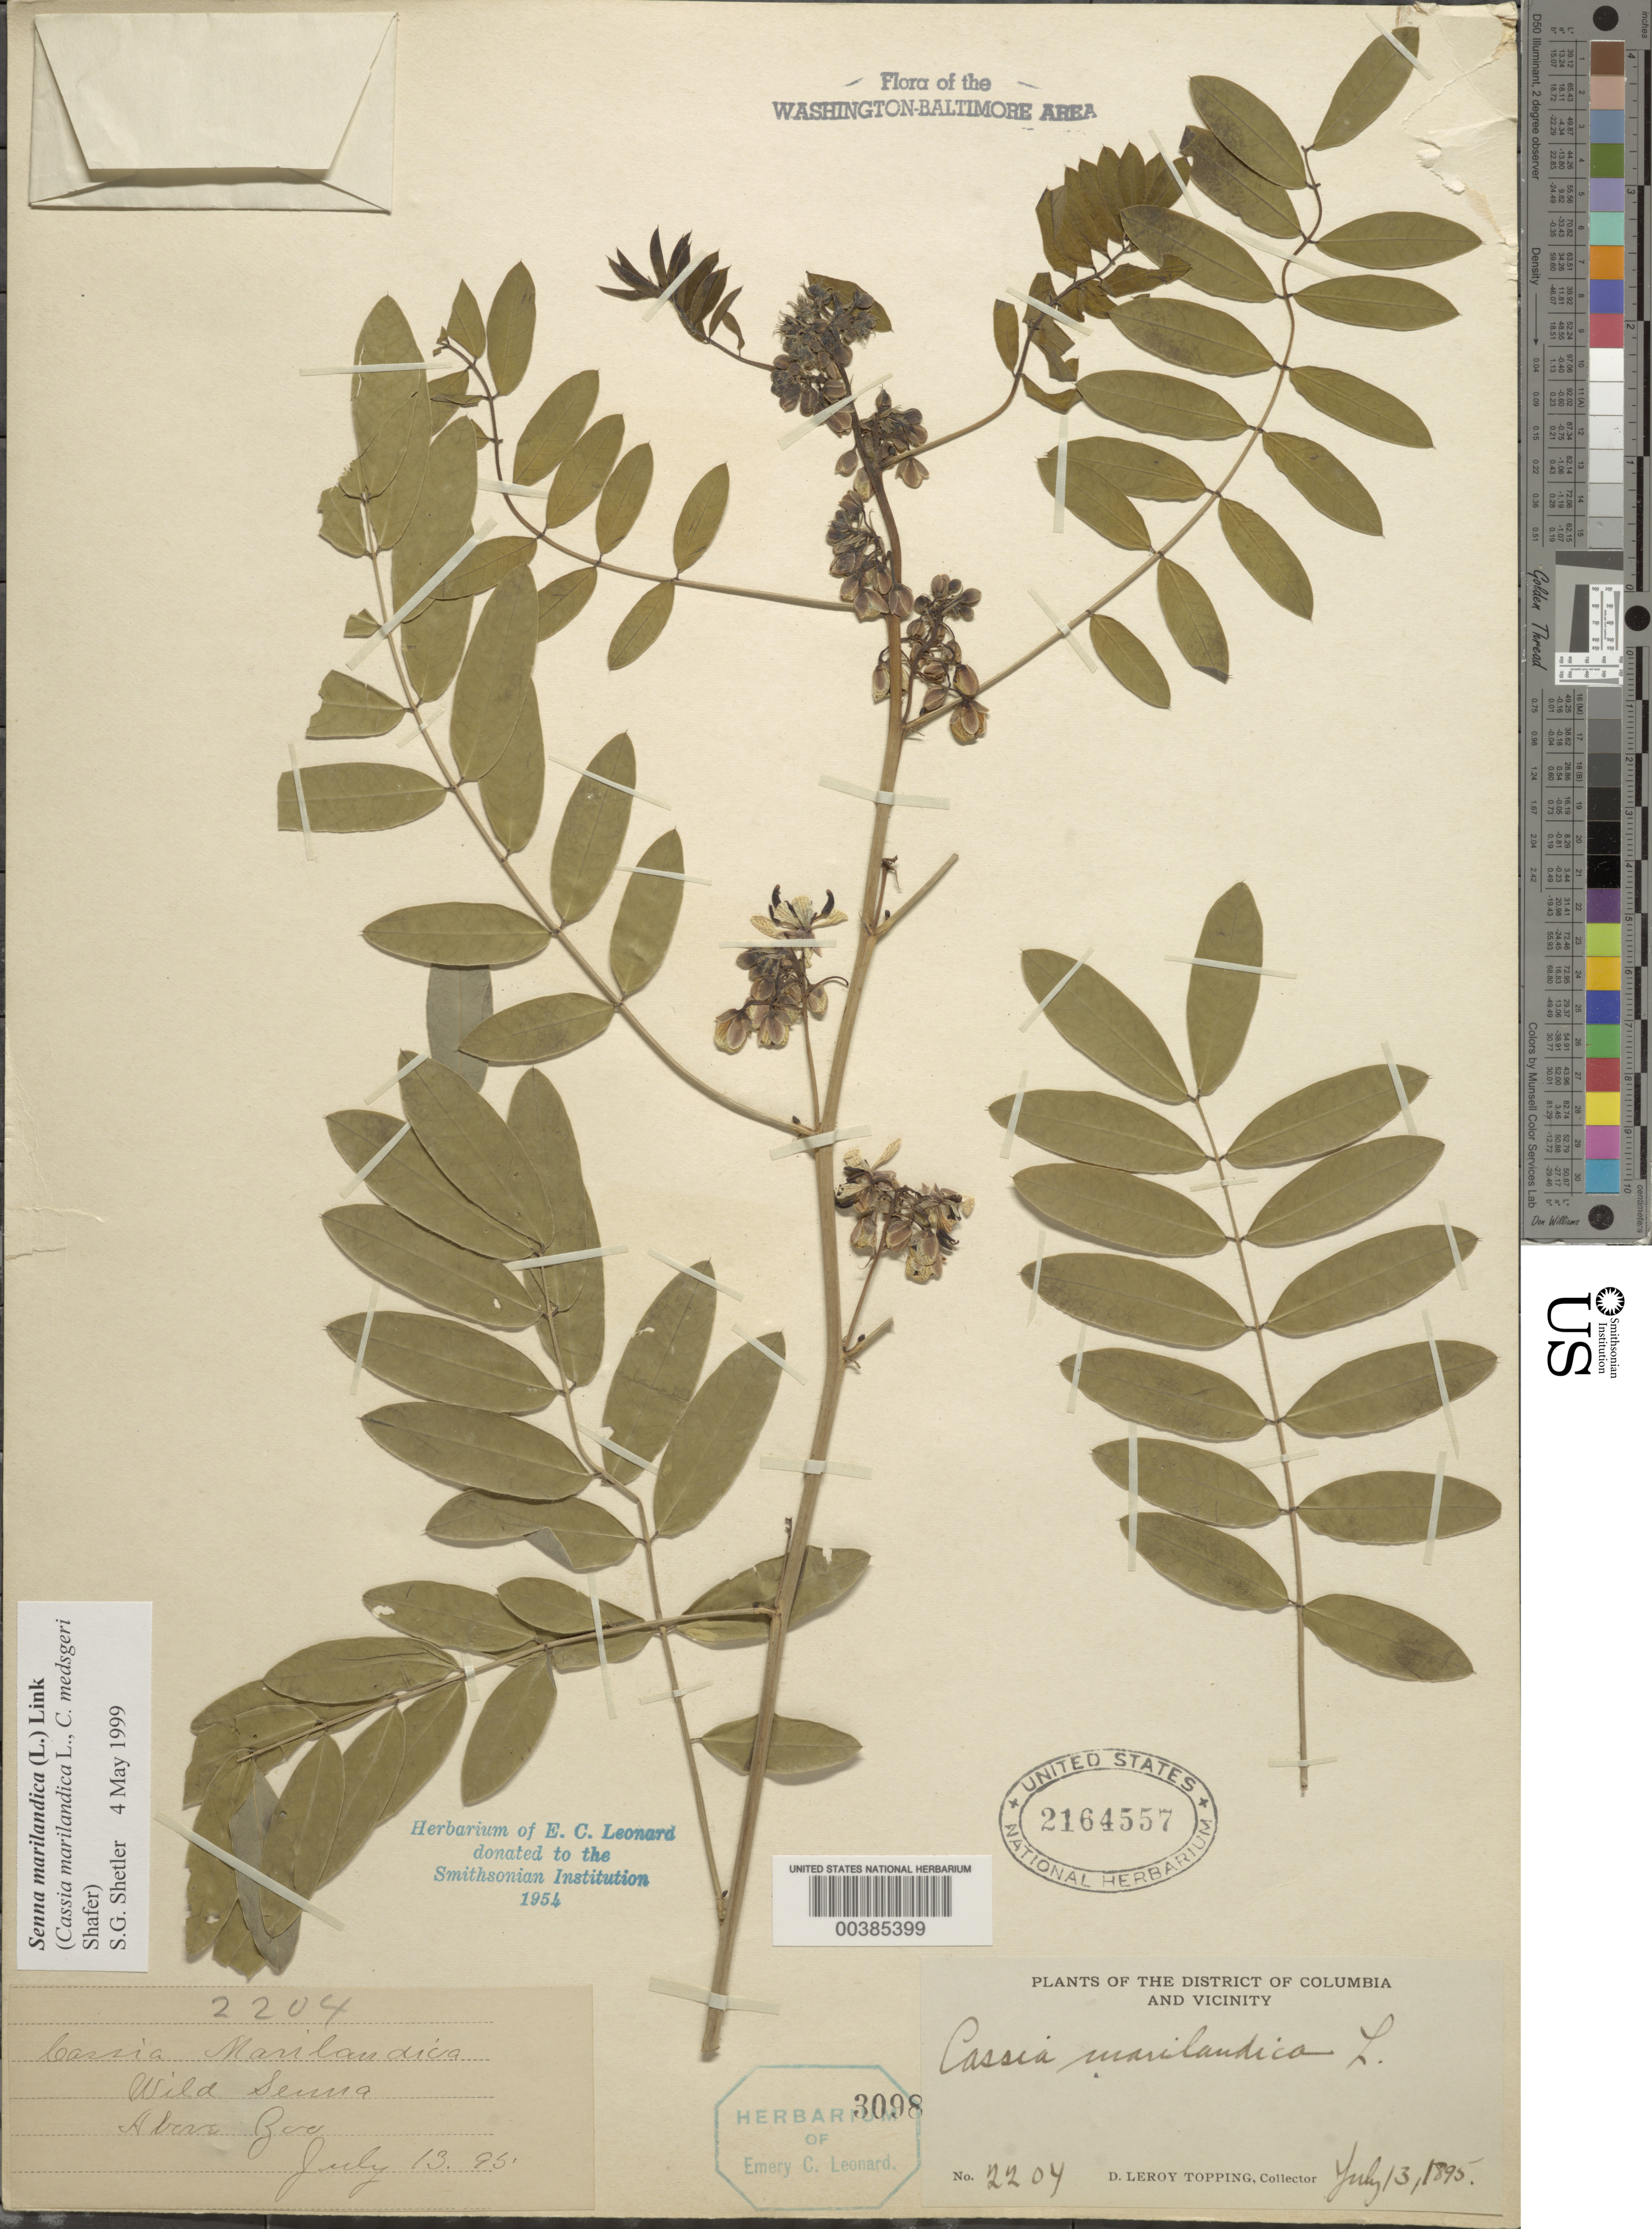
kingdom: Plantae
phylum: Tracheophyta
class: Magnoliopsida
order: Fabales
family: Fabaceae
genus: Senna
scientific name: Senna marilandica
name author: (L.) Link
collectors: D. L. Topping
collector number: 2204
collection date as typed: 13 Jul 1895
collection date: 1895-07-13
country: United States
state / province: District of Columbia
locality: Above Zoo Rock Creek Park and vicinity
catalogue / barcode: US 2164557